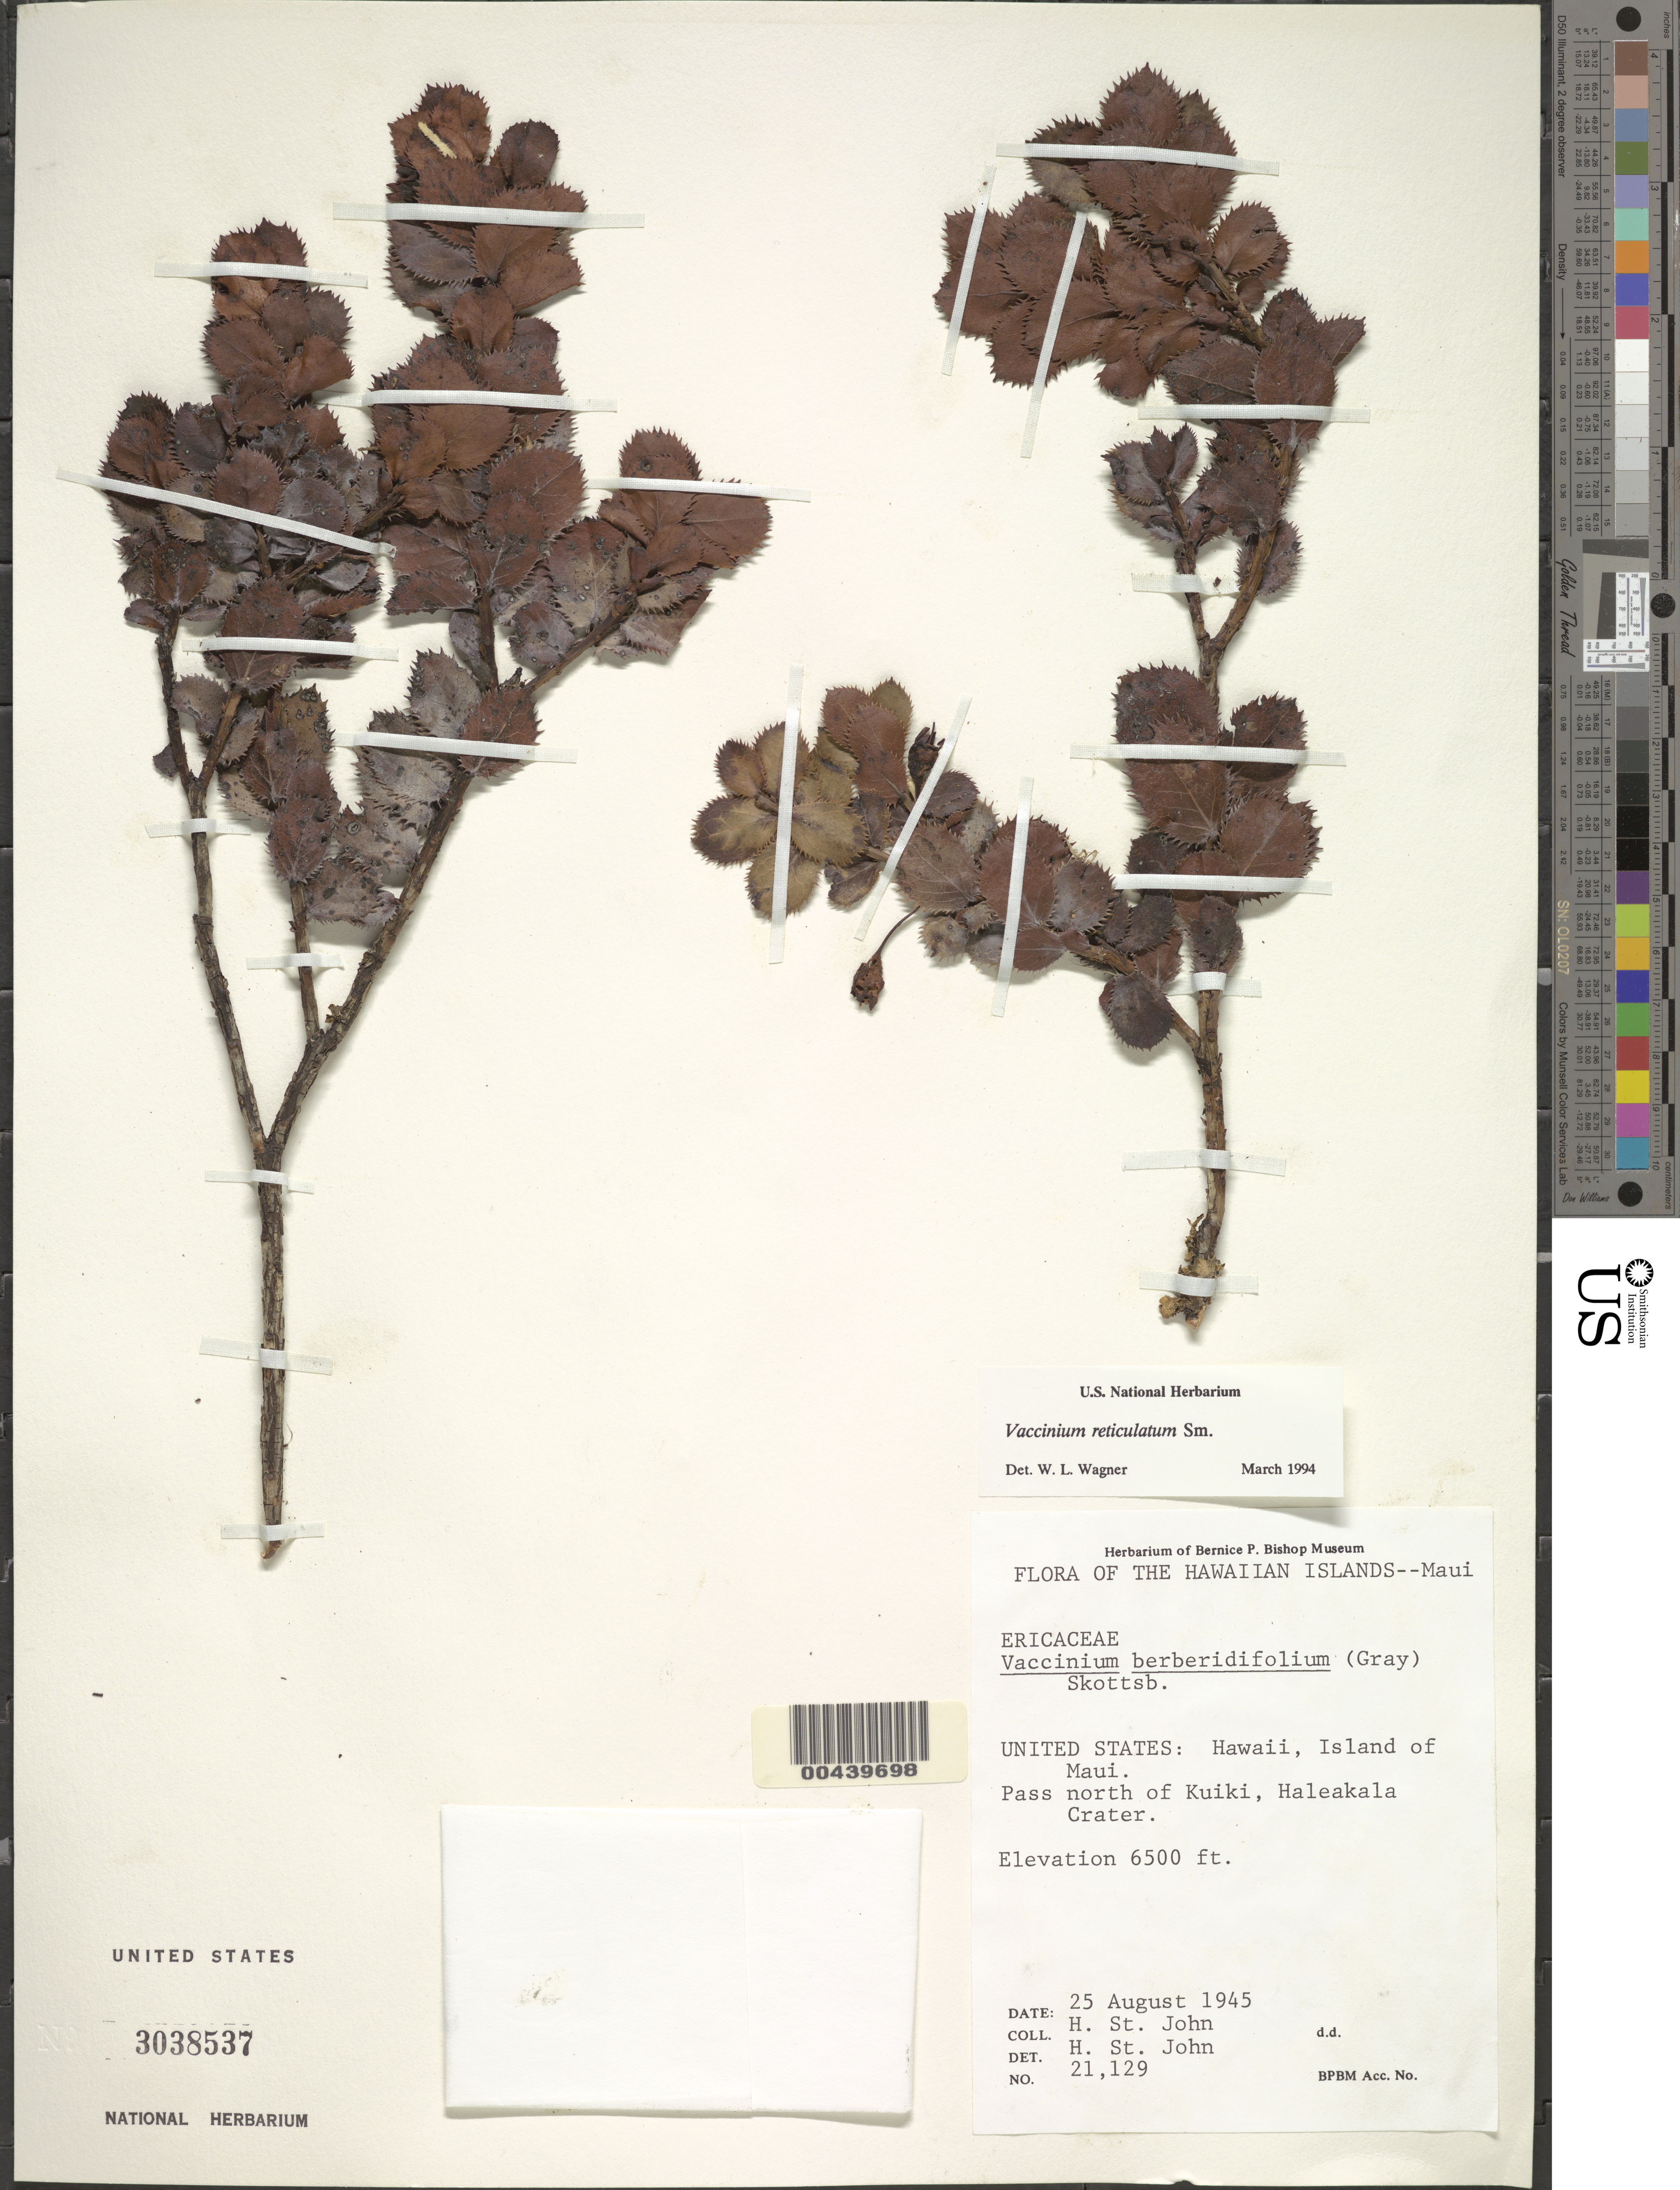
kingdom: Plantae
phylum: Tracheophyta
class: Magnoliopsida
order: Ericales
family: Ericaceae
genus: Vaccinium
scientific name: Vaccinium reticulatum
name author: Sm.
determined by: Wagner, W. L., (BOT), Smithsonian Institution - National Museum of Natural History (UNITED STATES)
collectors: H. St. John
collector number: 21129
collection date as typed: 25 Aug 1945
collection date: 1945-08-25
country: United States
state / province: Hawaii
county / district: Maui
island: Maui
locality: Pass north of Kuiki, Haleakala Crater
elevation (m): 1981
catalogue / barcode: US 3038537